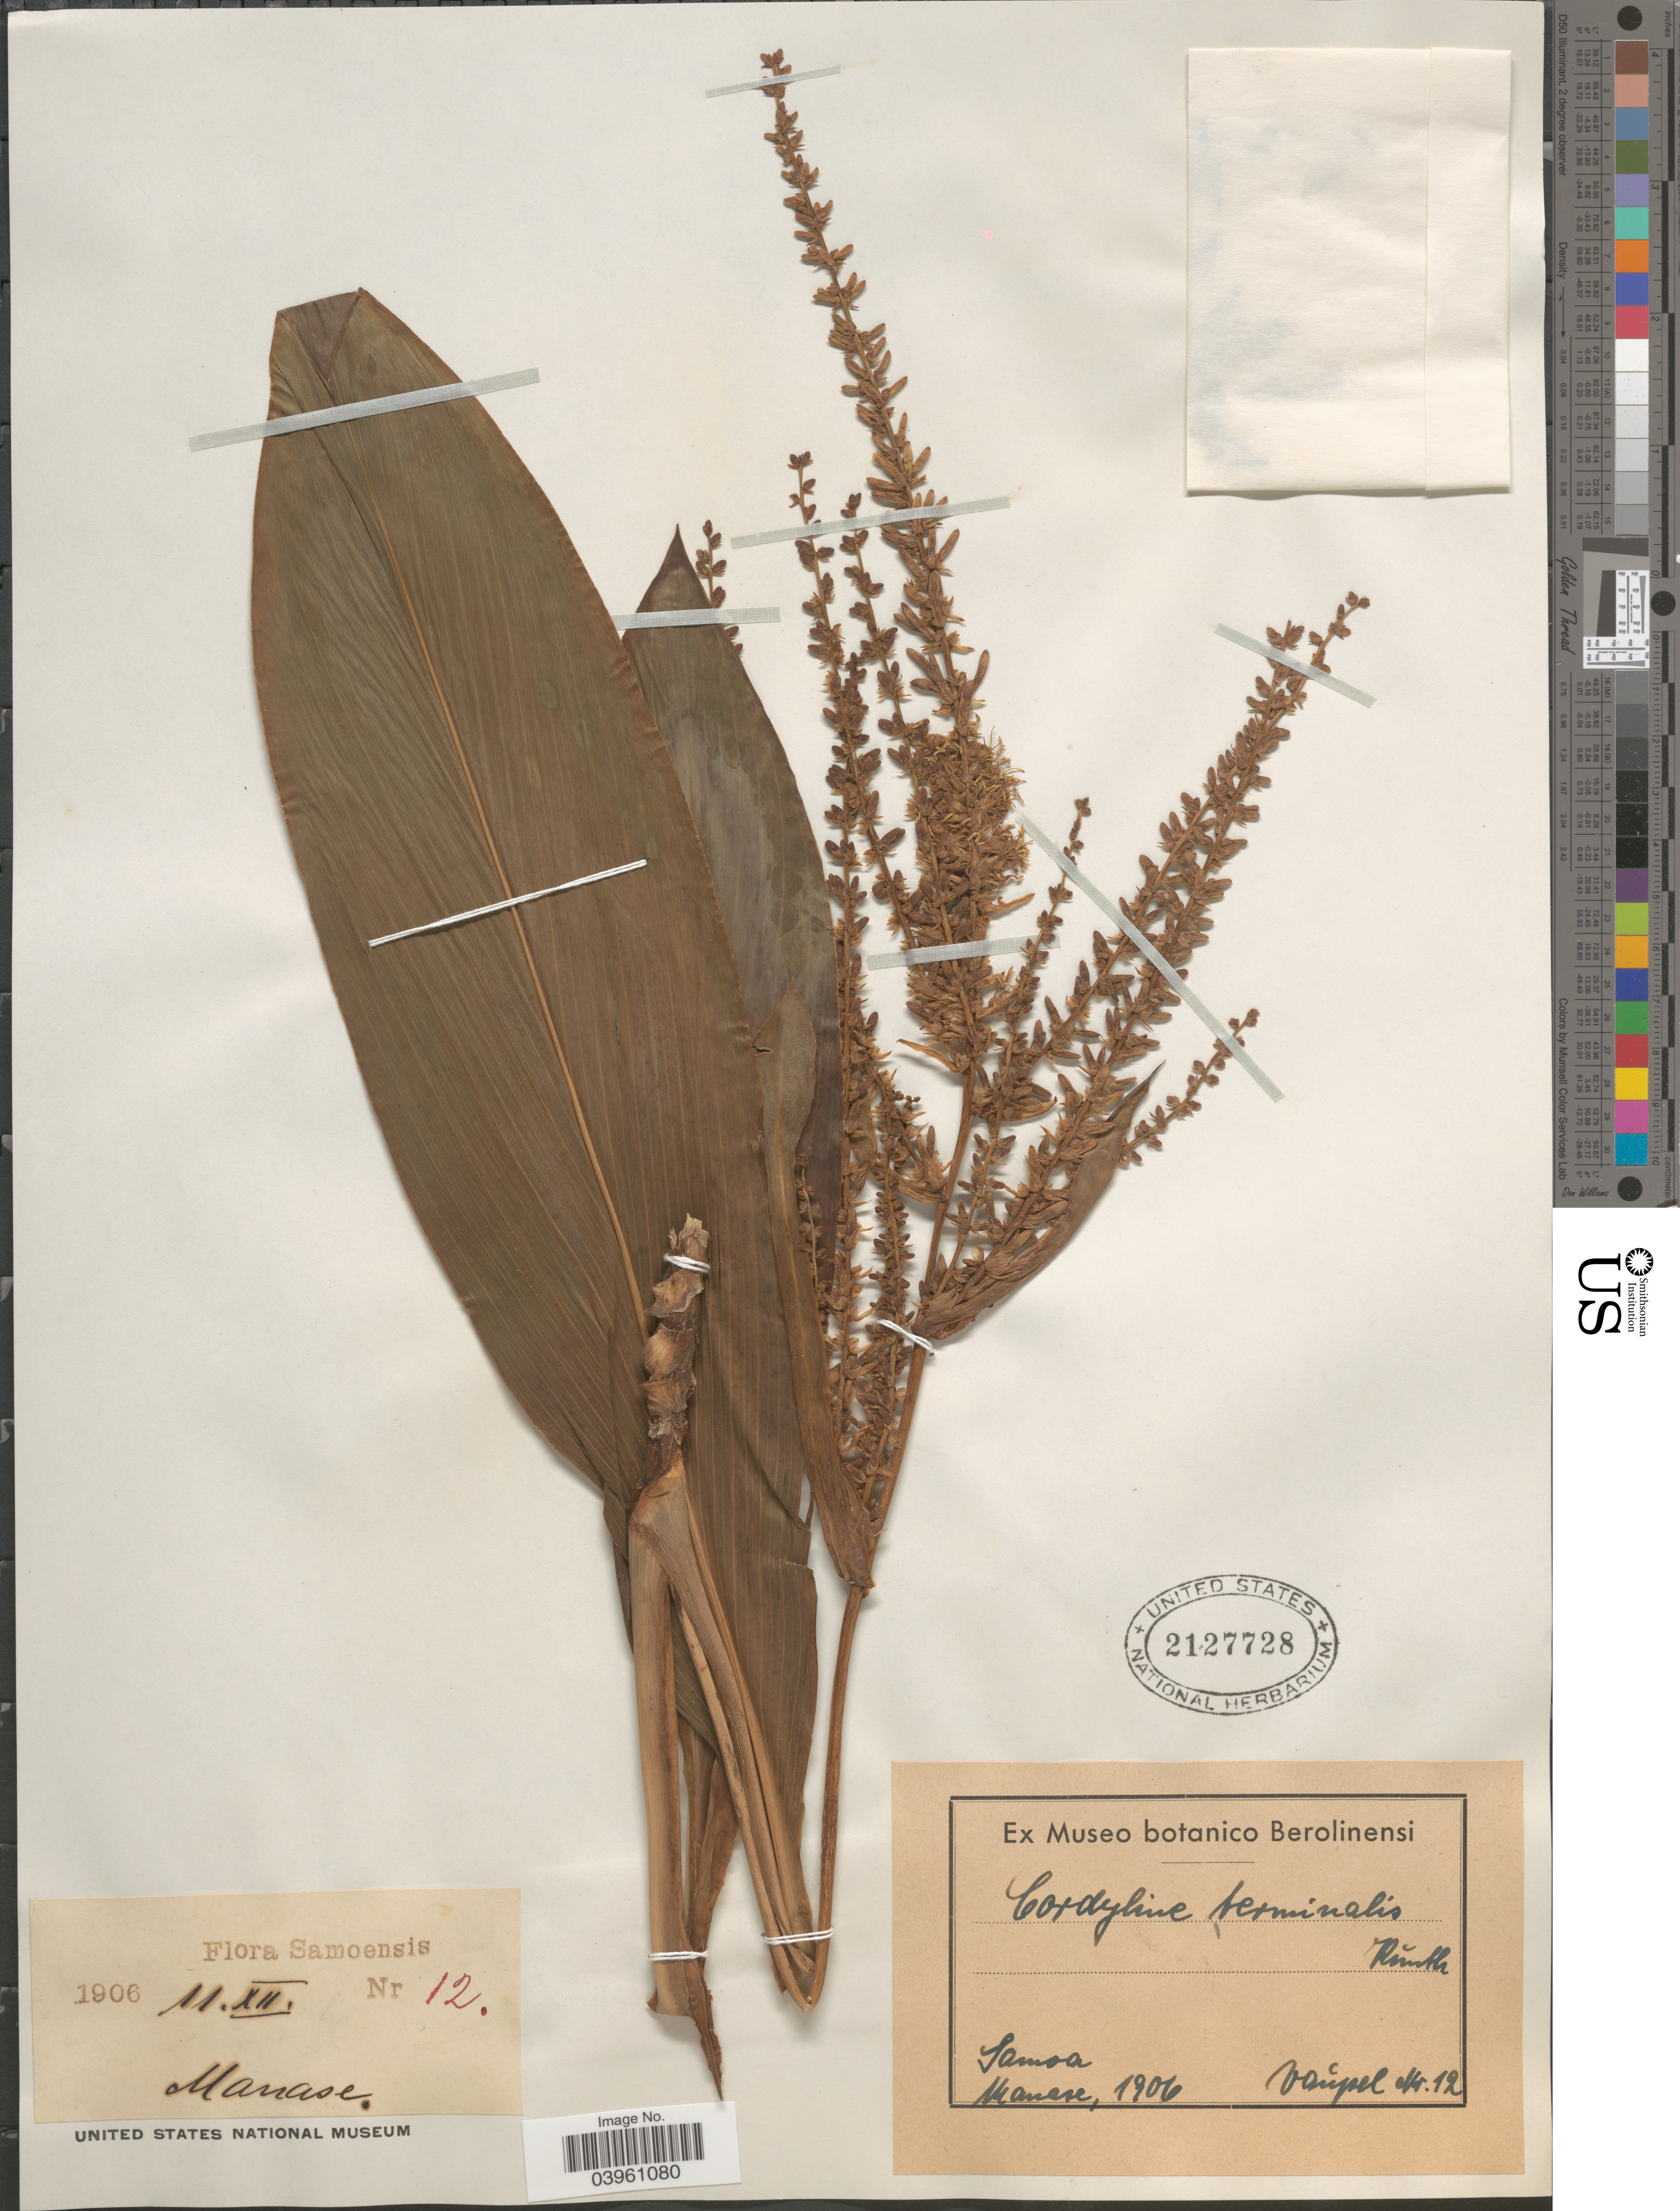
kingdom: Plantae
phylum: Tracheophyta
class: Liliopsida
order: Asparagales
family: Asparagaceae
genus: Cordyline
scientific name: Cordyline terminalis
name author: (L.) Kunth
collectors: Vaupel, --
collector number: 12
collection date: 1906-12-11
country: Samoa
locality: Samoa. Manase.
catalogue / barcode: US 2127728